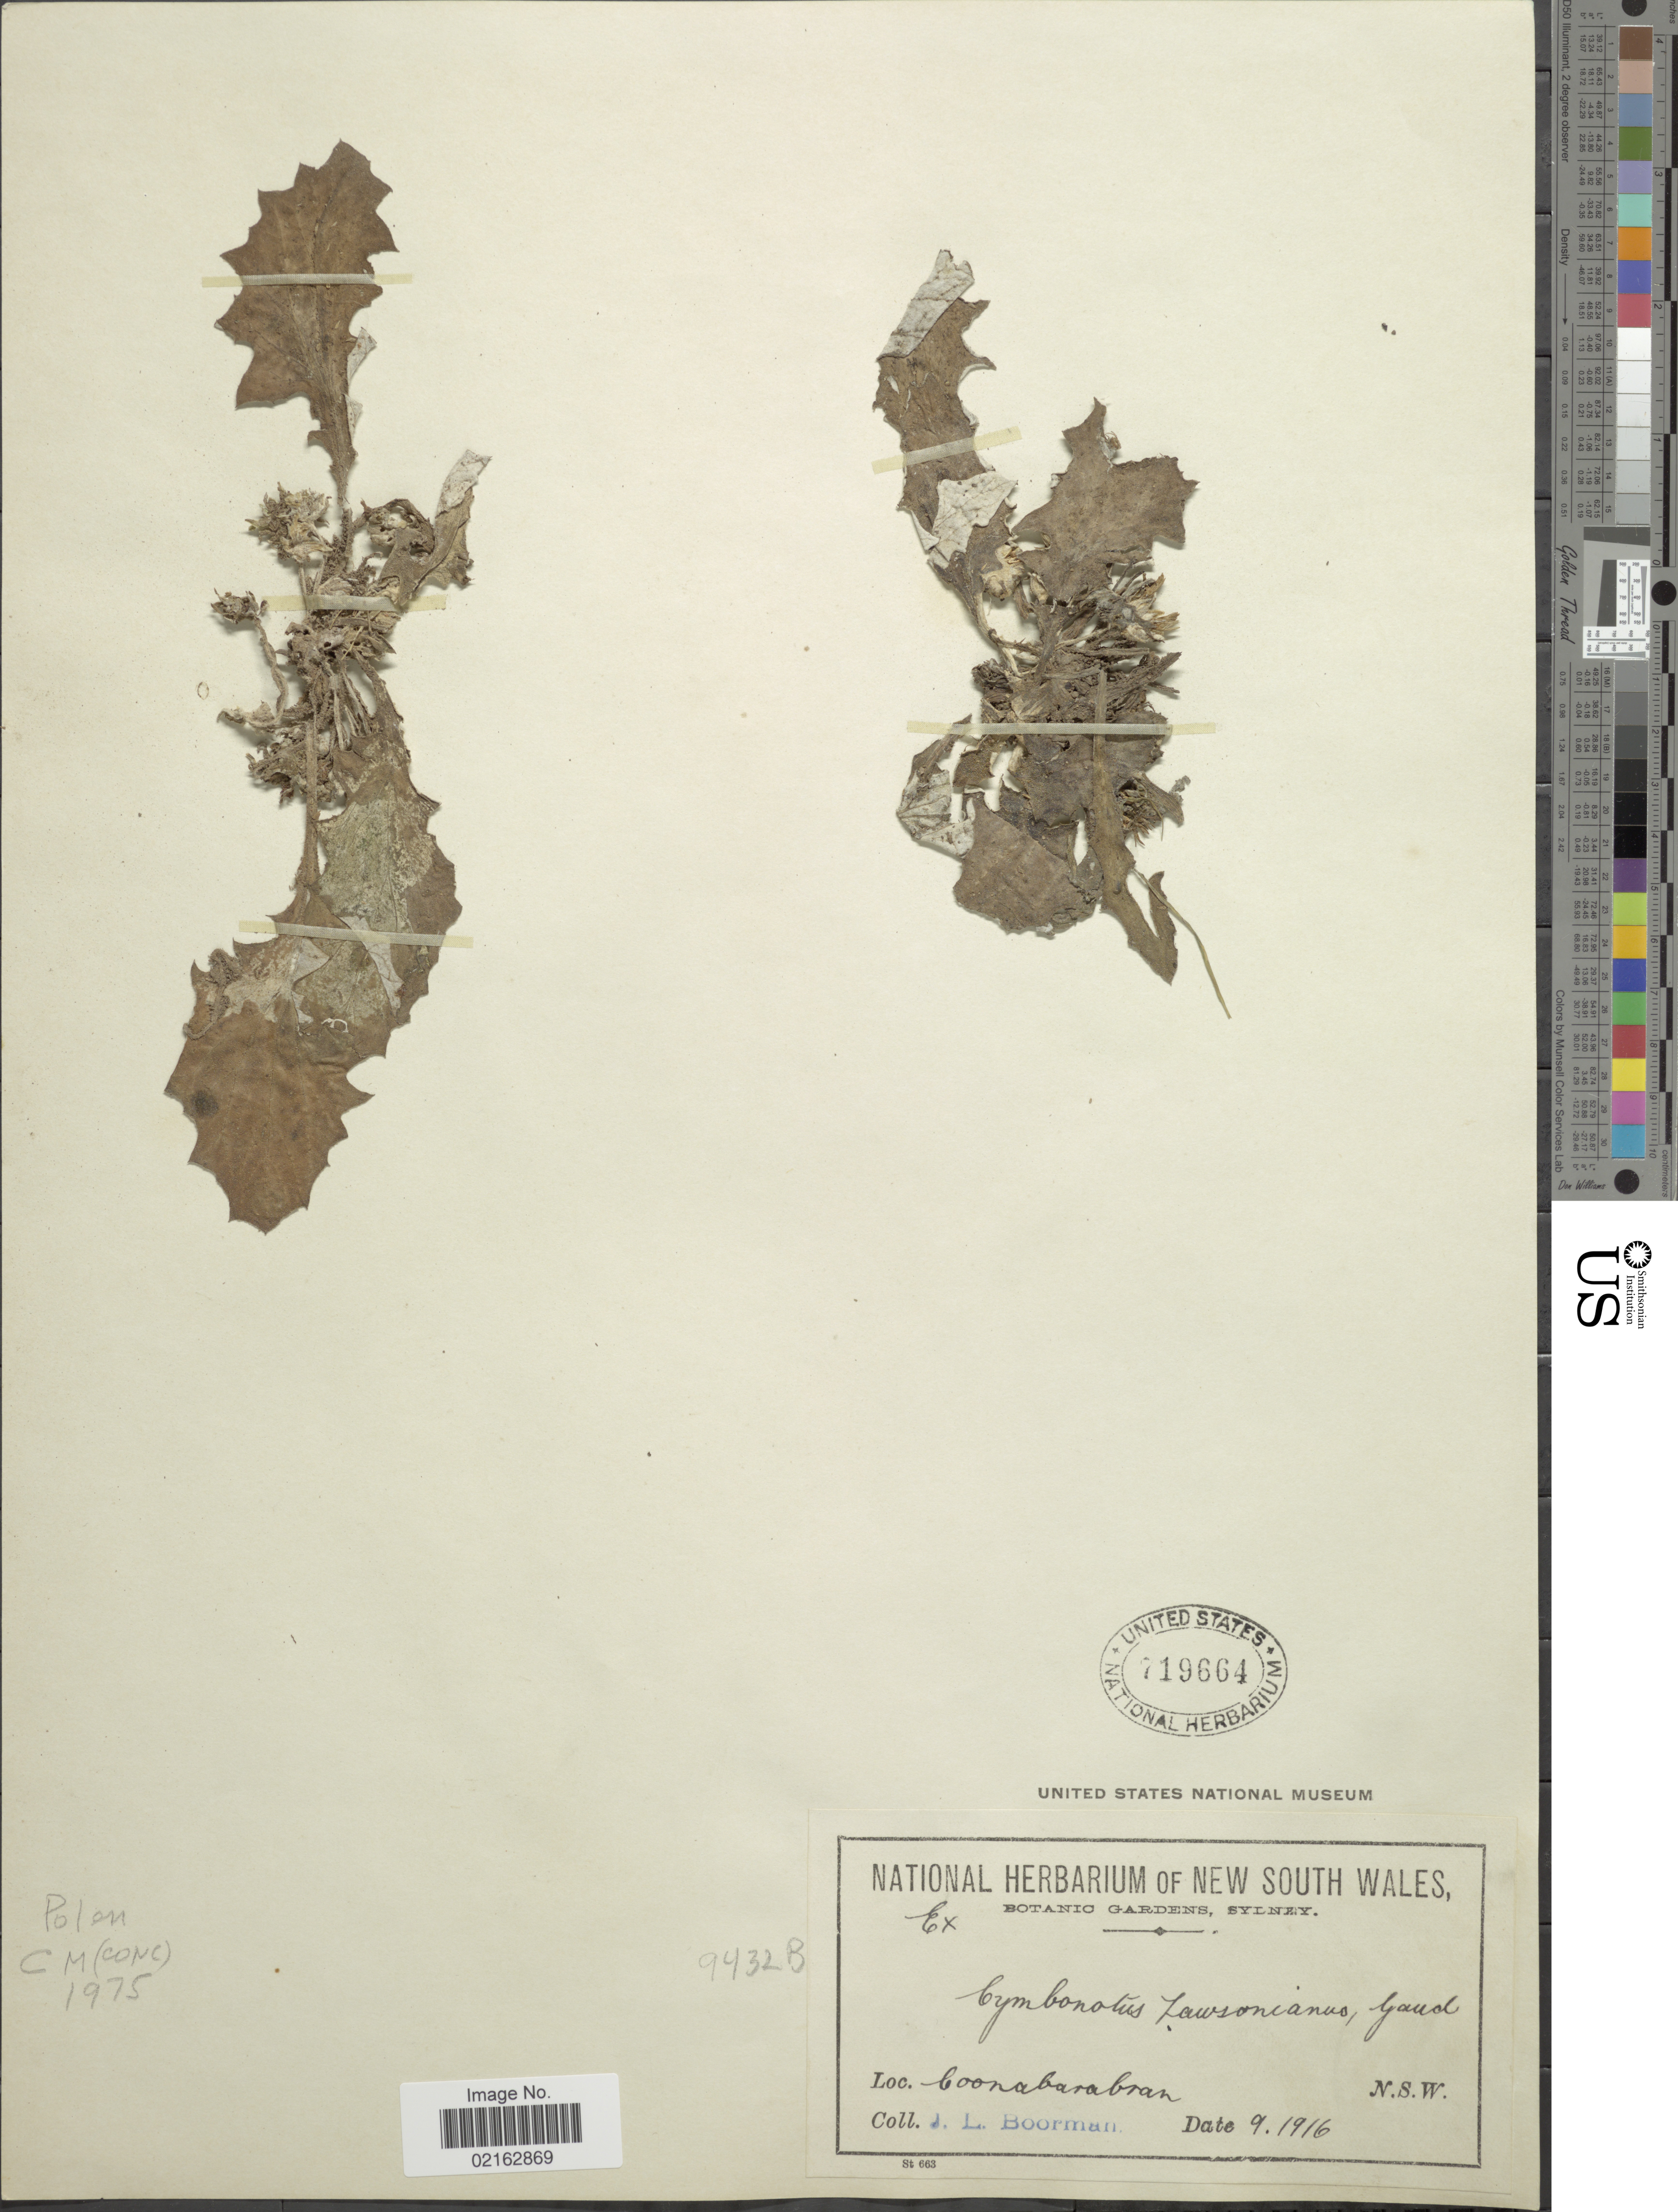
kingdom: Plantae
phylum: Tracheophyta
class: Magnoliopsida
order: Asterales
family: Asteraceae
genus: Cymbonotus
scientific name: Cymbonotus lawsonianus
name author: Gaudich.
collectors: J. Boorman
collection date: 1916-09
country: Australia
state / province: New South Wales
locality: Coonabarabran, N.S.W.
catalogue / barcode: US 719664